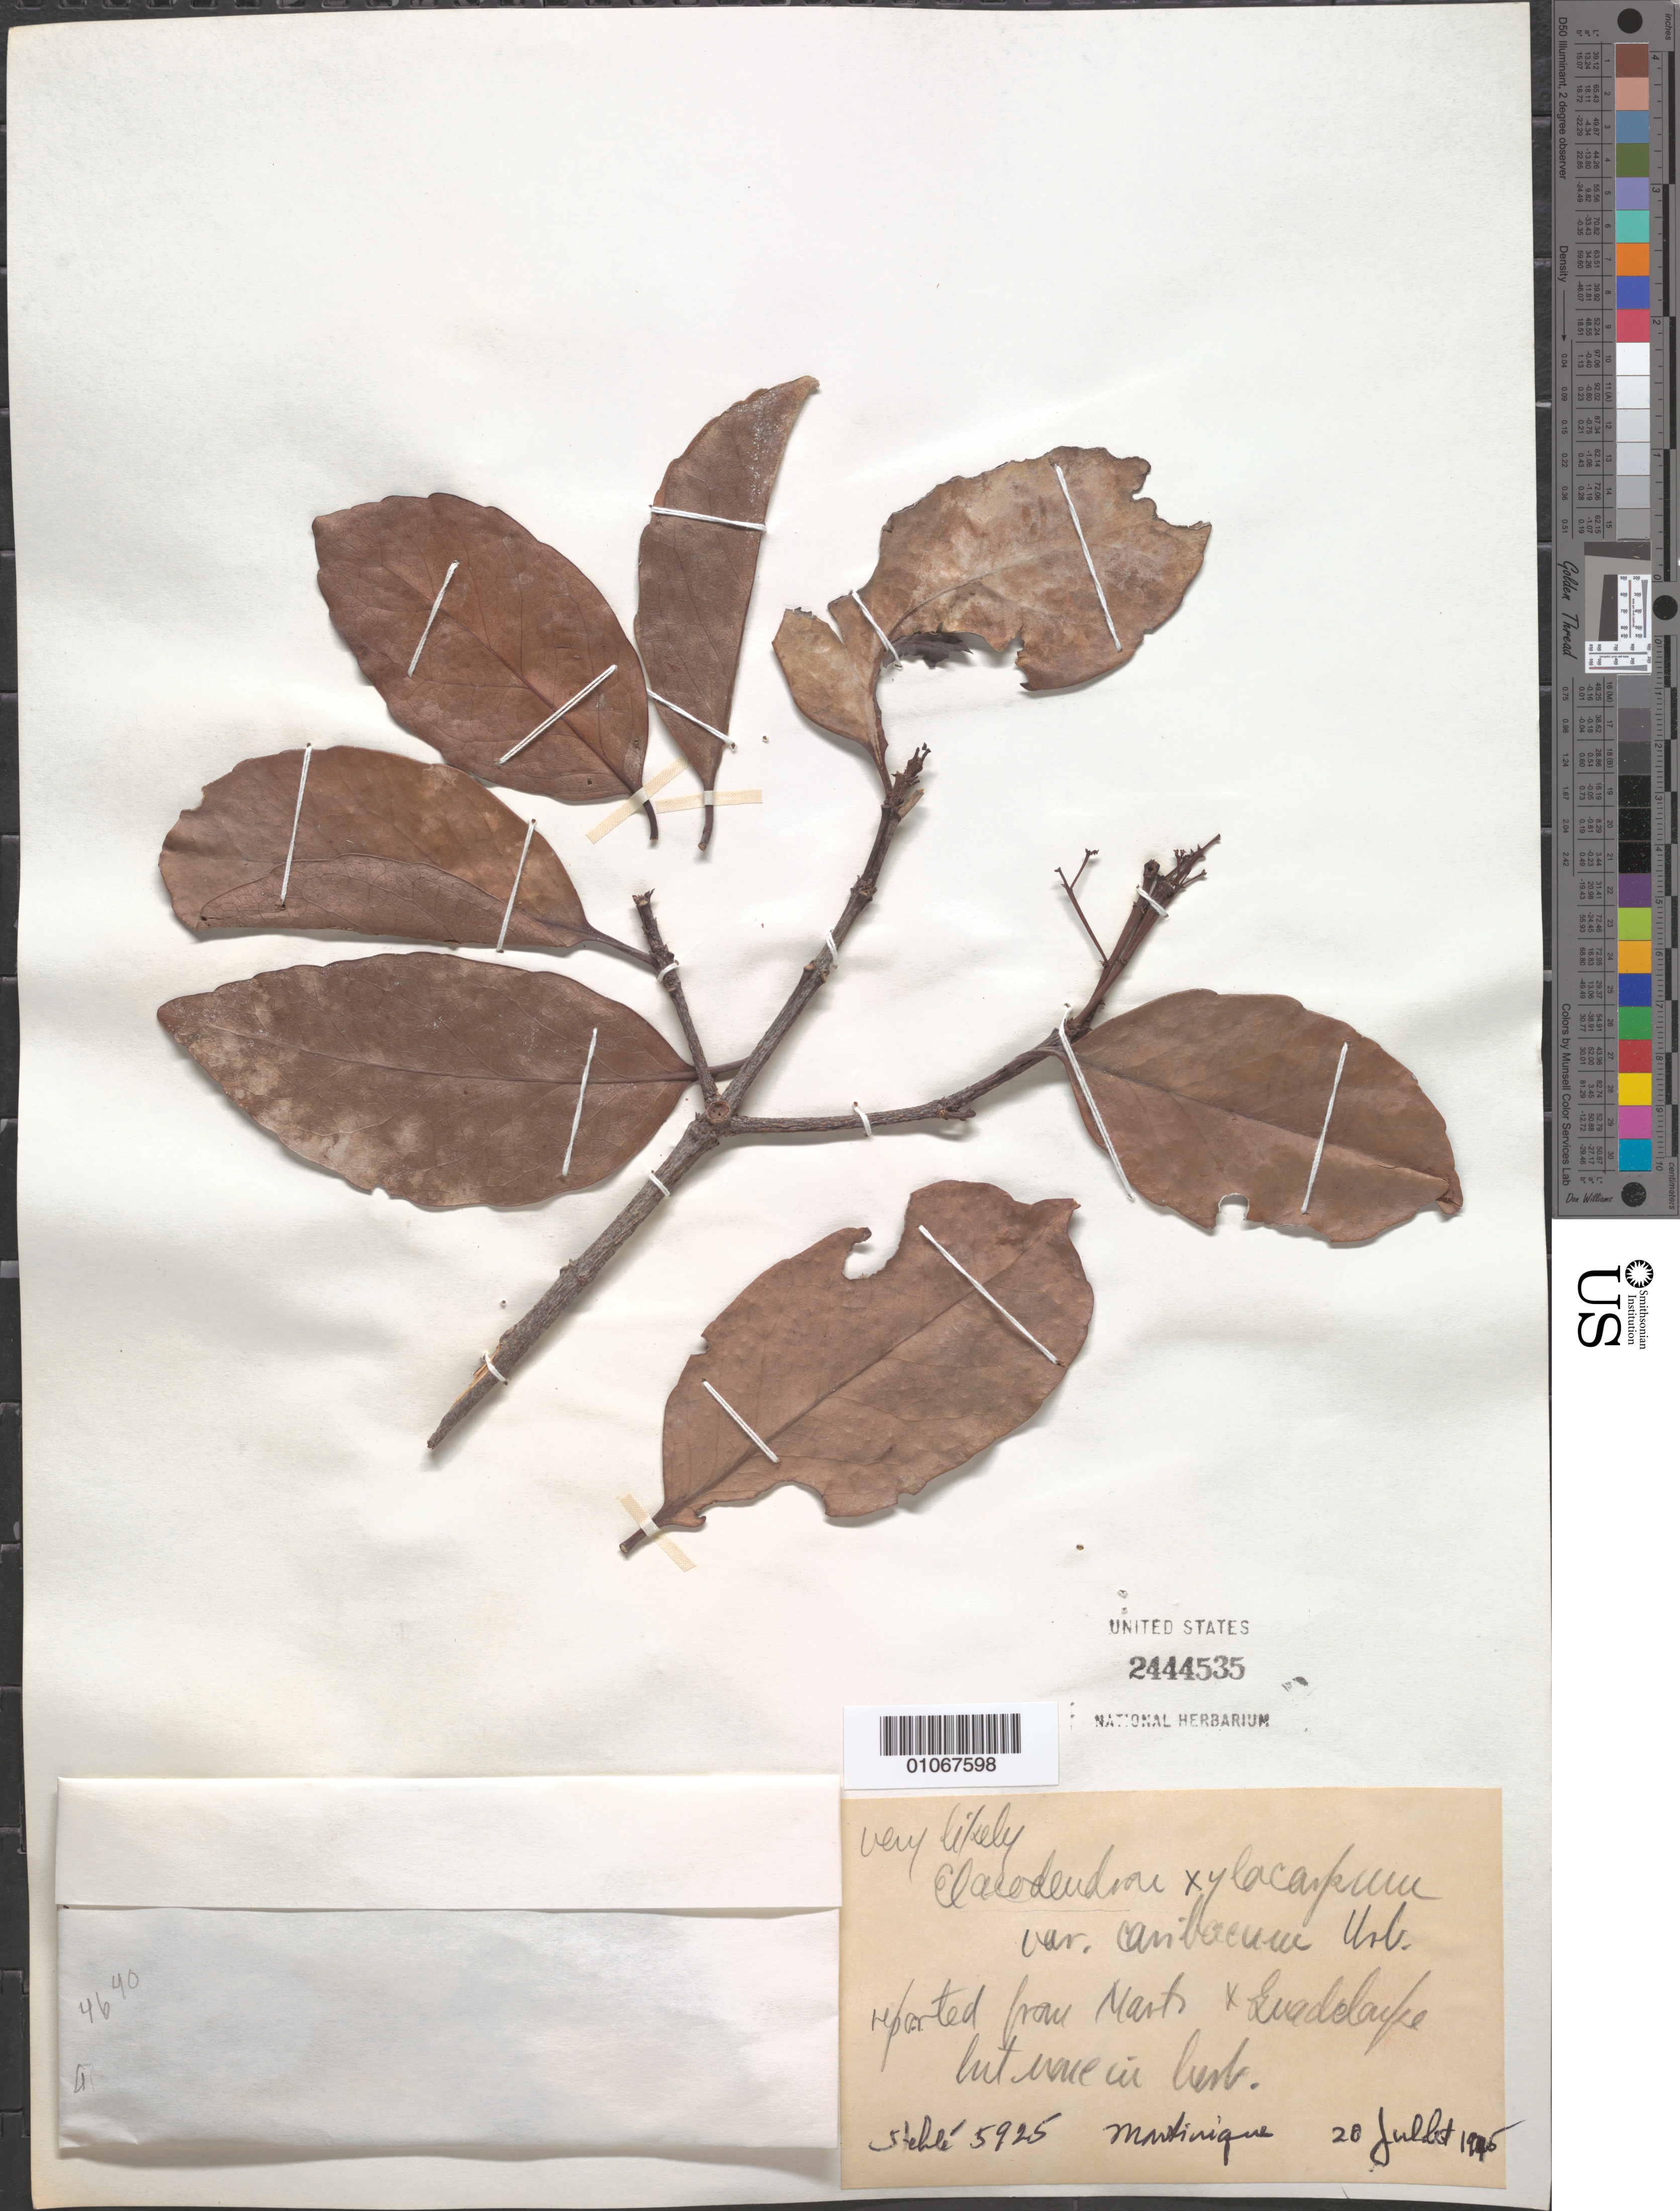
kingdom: Plantae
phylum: Tracheophyta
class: Magnoliopsida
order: Celastrales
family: Celastraceae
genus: Elaeodendron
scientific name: Elaeodendron xylocarpum var. caribaeum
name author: Urb.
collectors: H. Stehlé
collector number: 5925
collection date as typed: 20 Jul 1905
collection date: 1905-07-20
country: Martinique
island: Martinique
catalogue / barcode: US 2444535